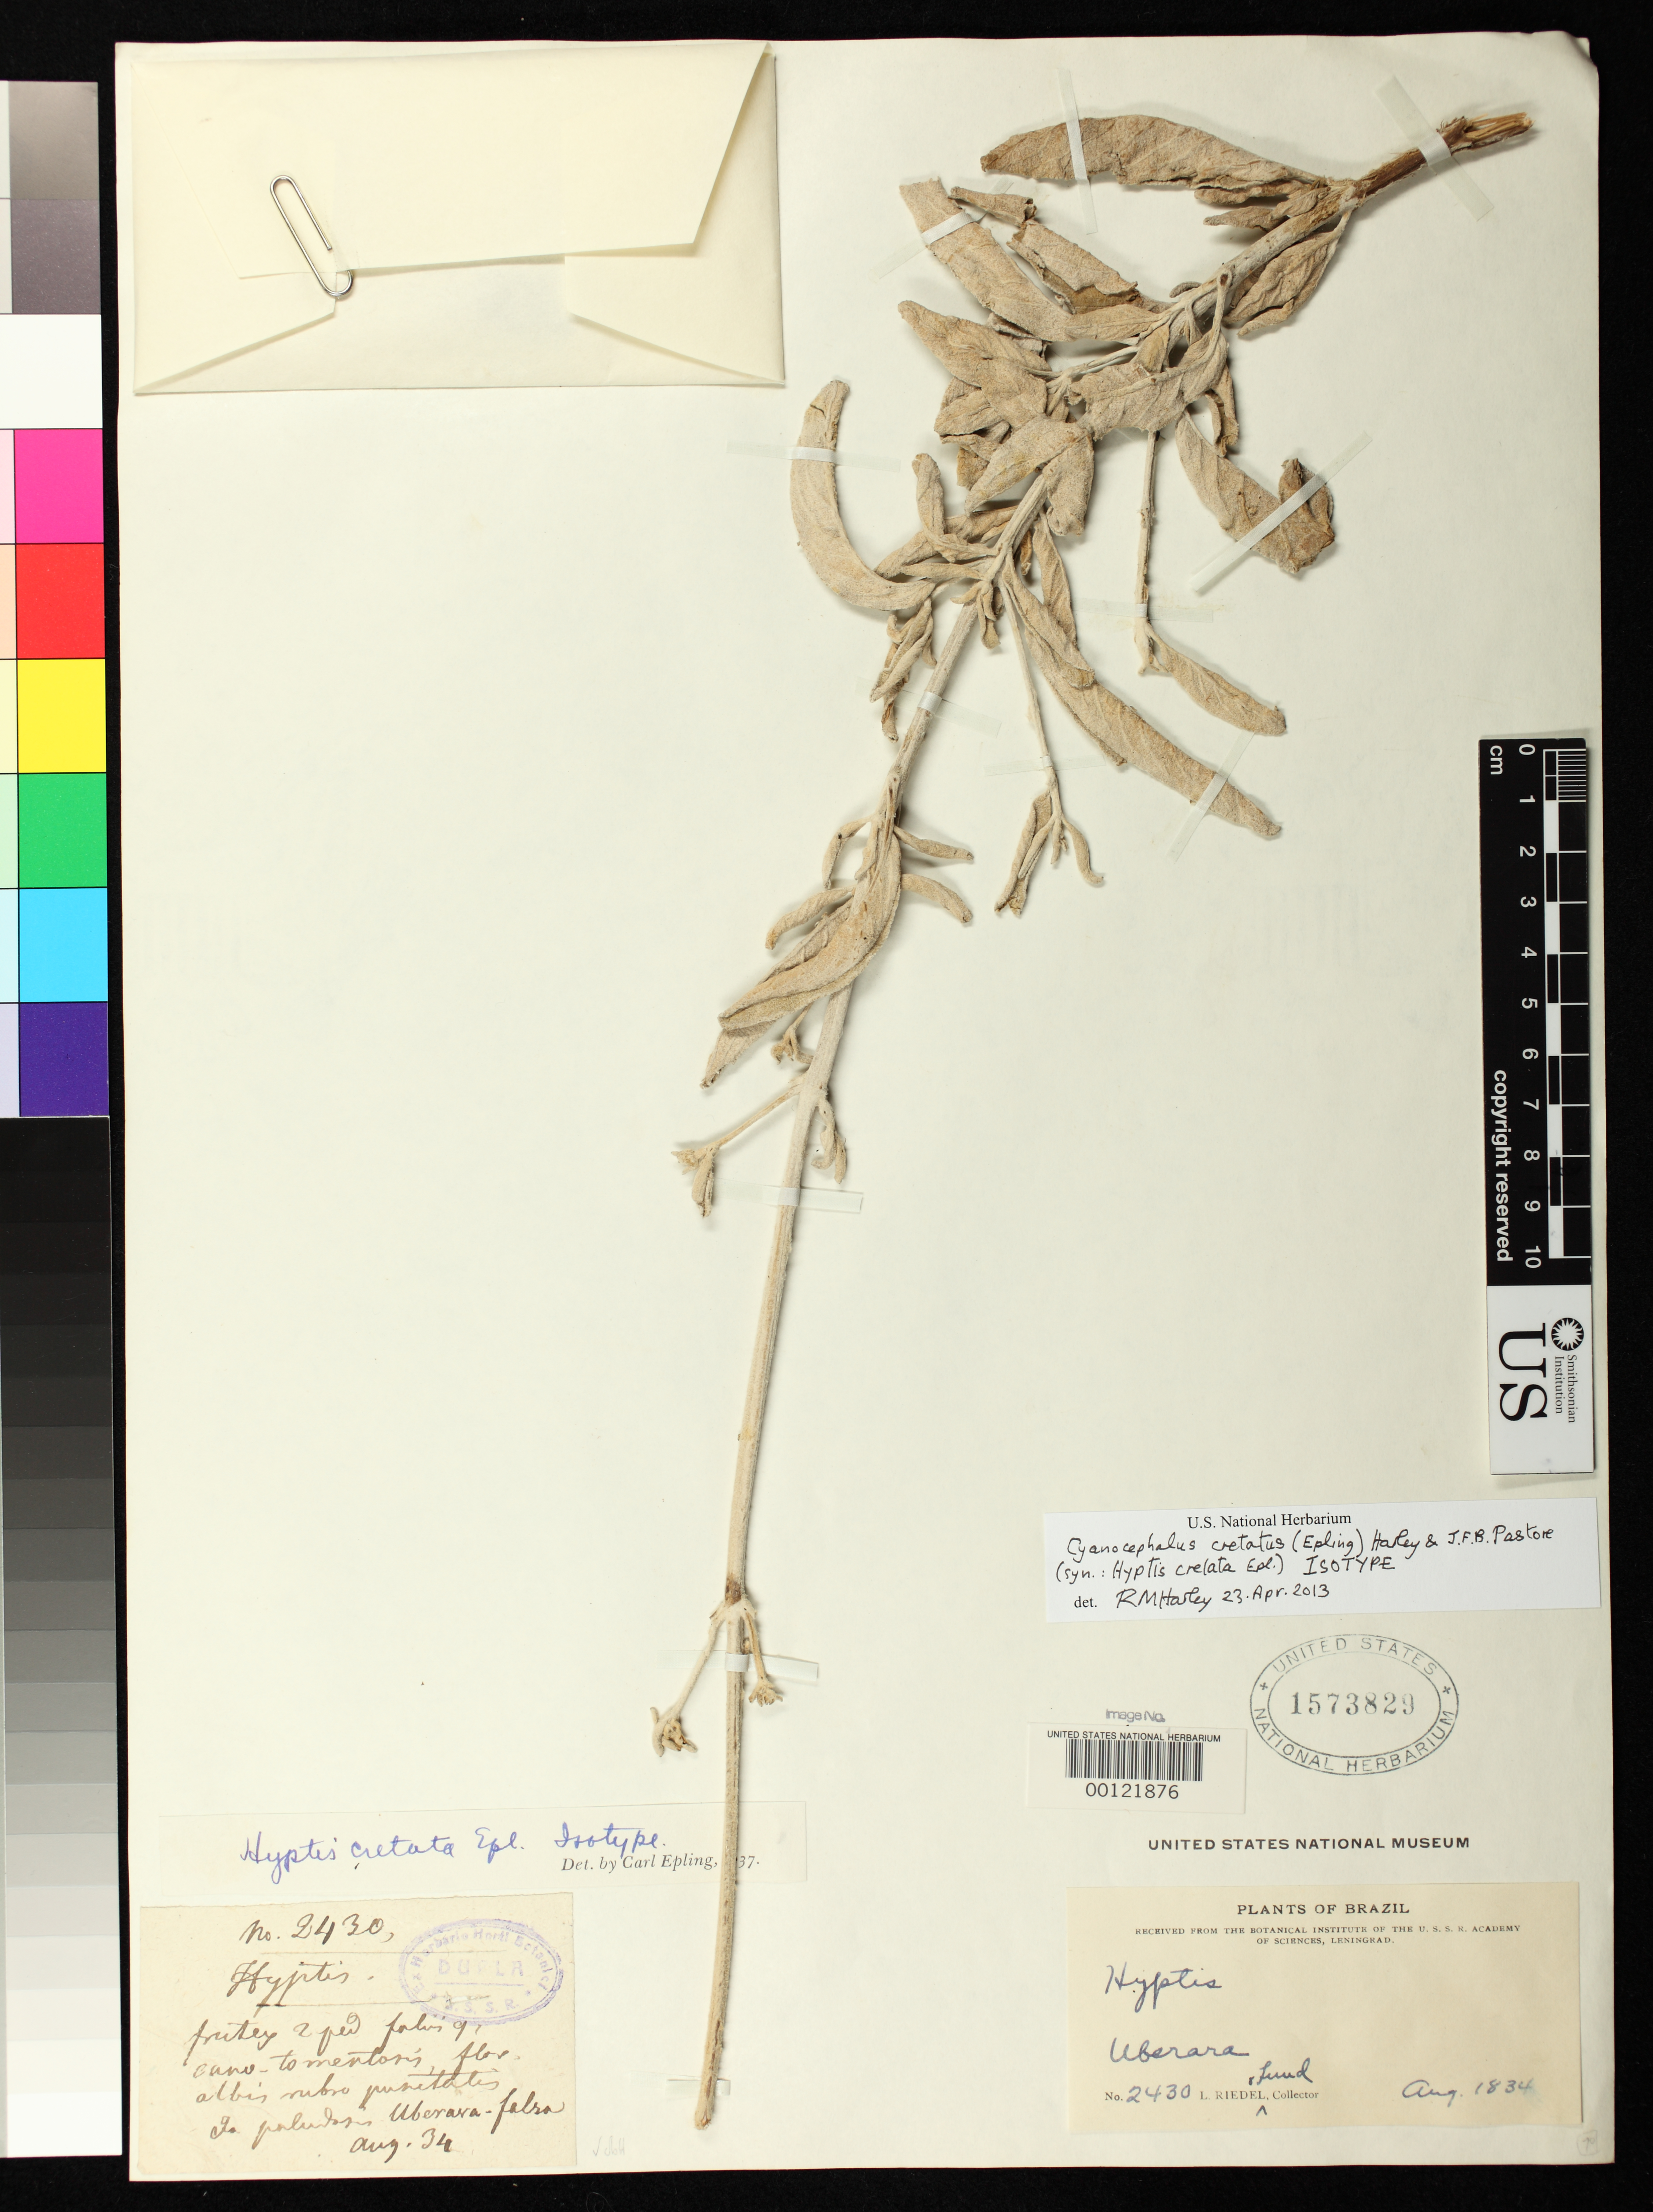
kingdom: Plantae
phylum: Tracheophyta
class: Magnoliopsida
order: Lamiales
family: Lamiaceae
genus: Hyptis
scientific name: Hyptis cretata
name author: Epling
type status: Isotype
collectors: L. Riedel & P. Lund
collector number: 2430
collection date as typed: Aug 1834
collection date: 1834-08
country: Brazil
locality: Uberara.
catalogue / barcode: US 1573829